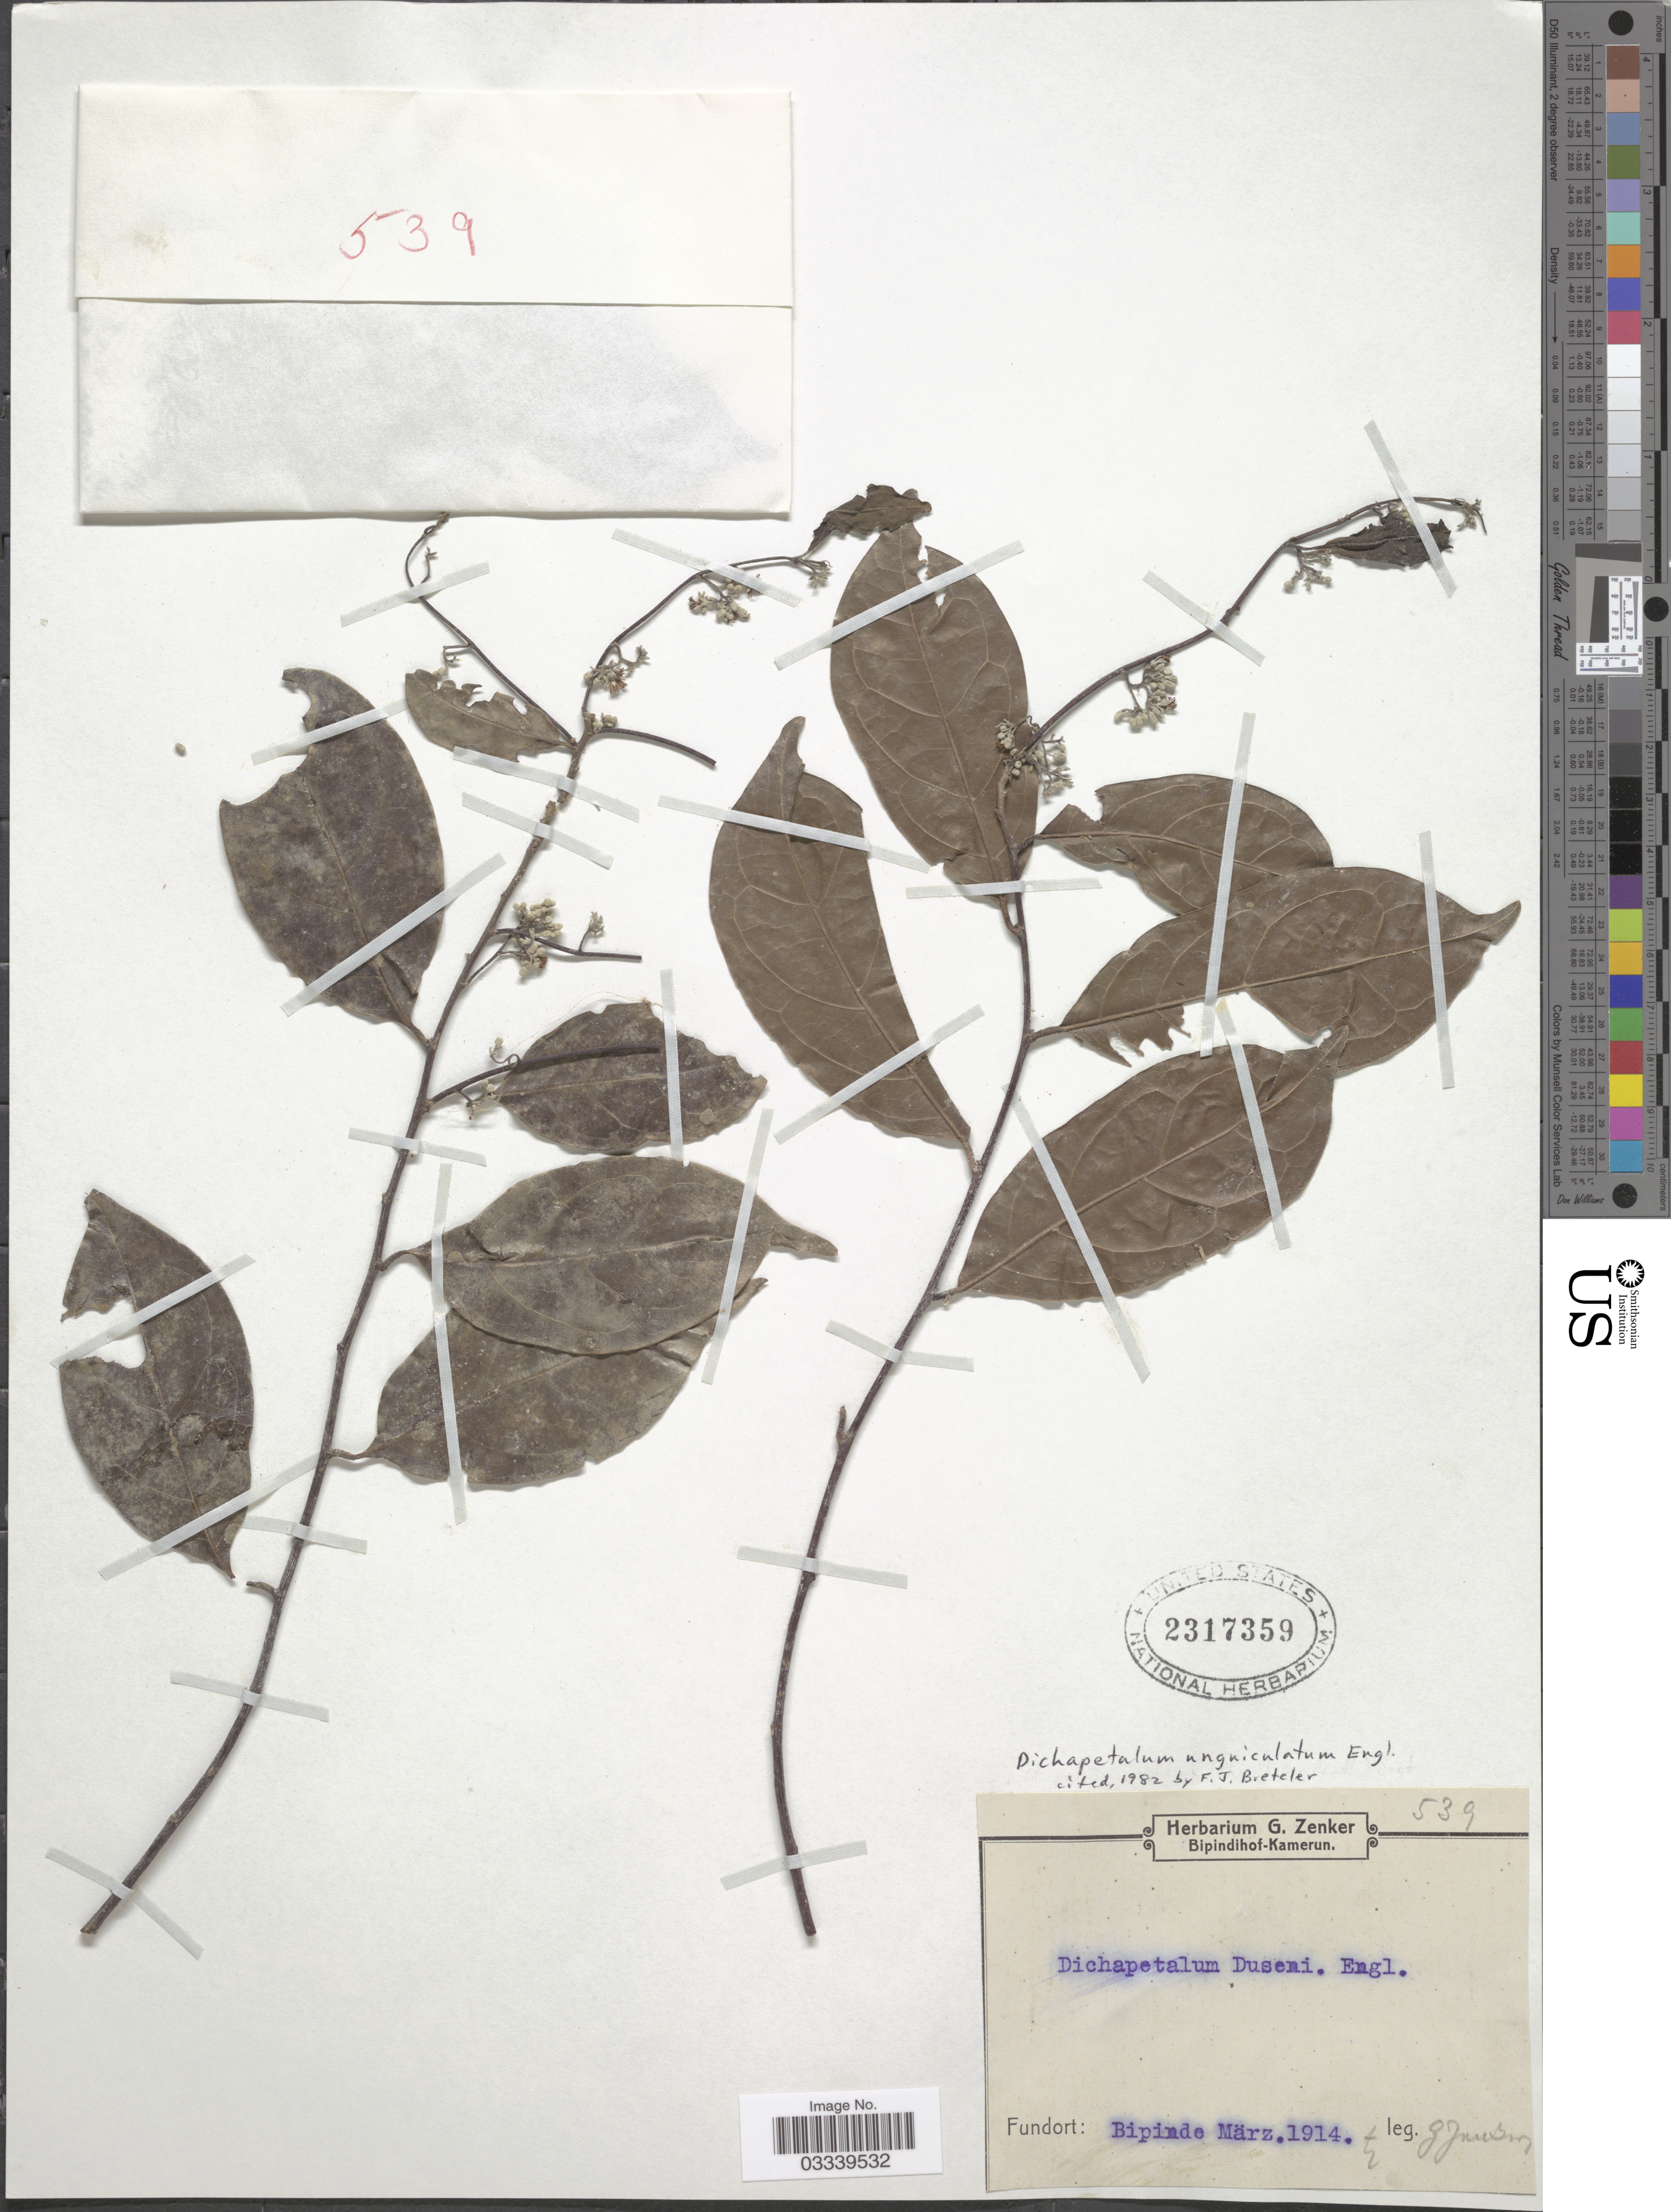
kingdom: Plantae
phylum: Tracheophyta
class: Magnoliopsida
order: Malpighiales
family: Dichapetalaceae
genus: Dichapetalum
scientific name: Dichapetalum unguiculatum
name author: Engl.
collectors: G. A. Zenker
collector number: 539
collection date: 1914-03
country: Cameroon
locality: Bipinde.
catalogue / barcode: US 2317359